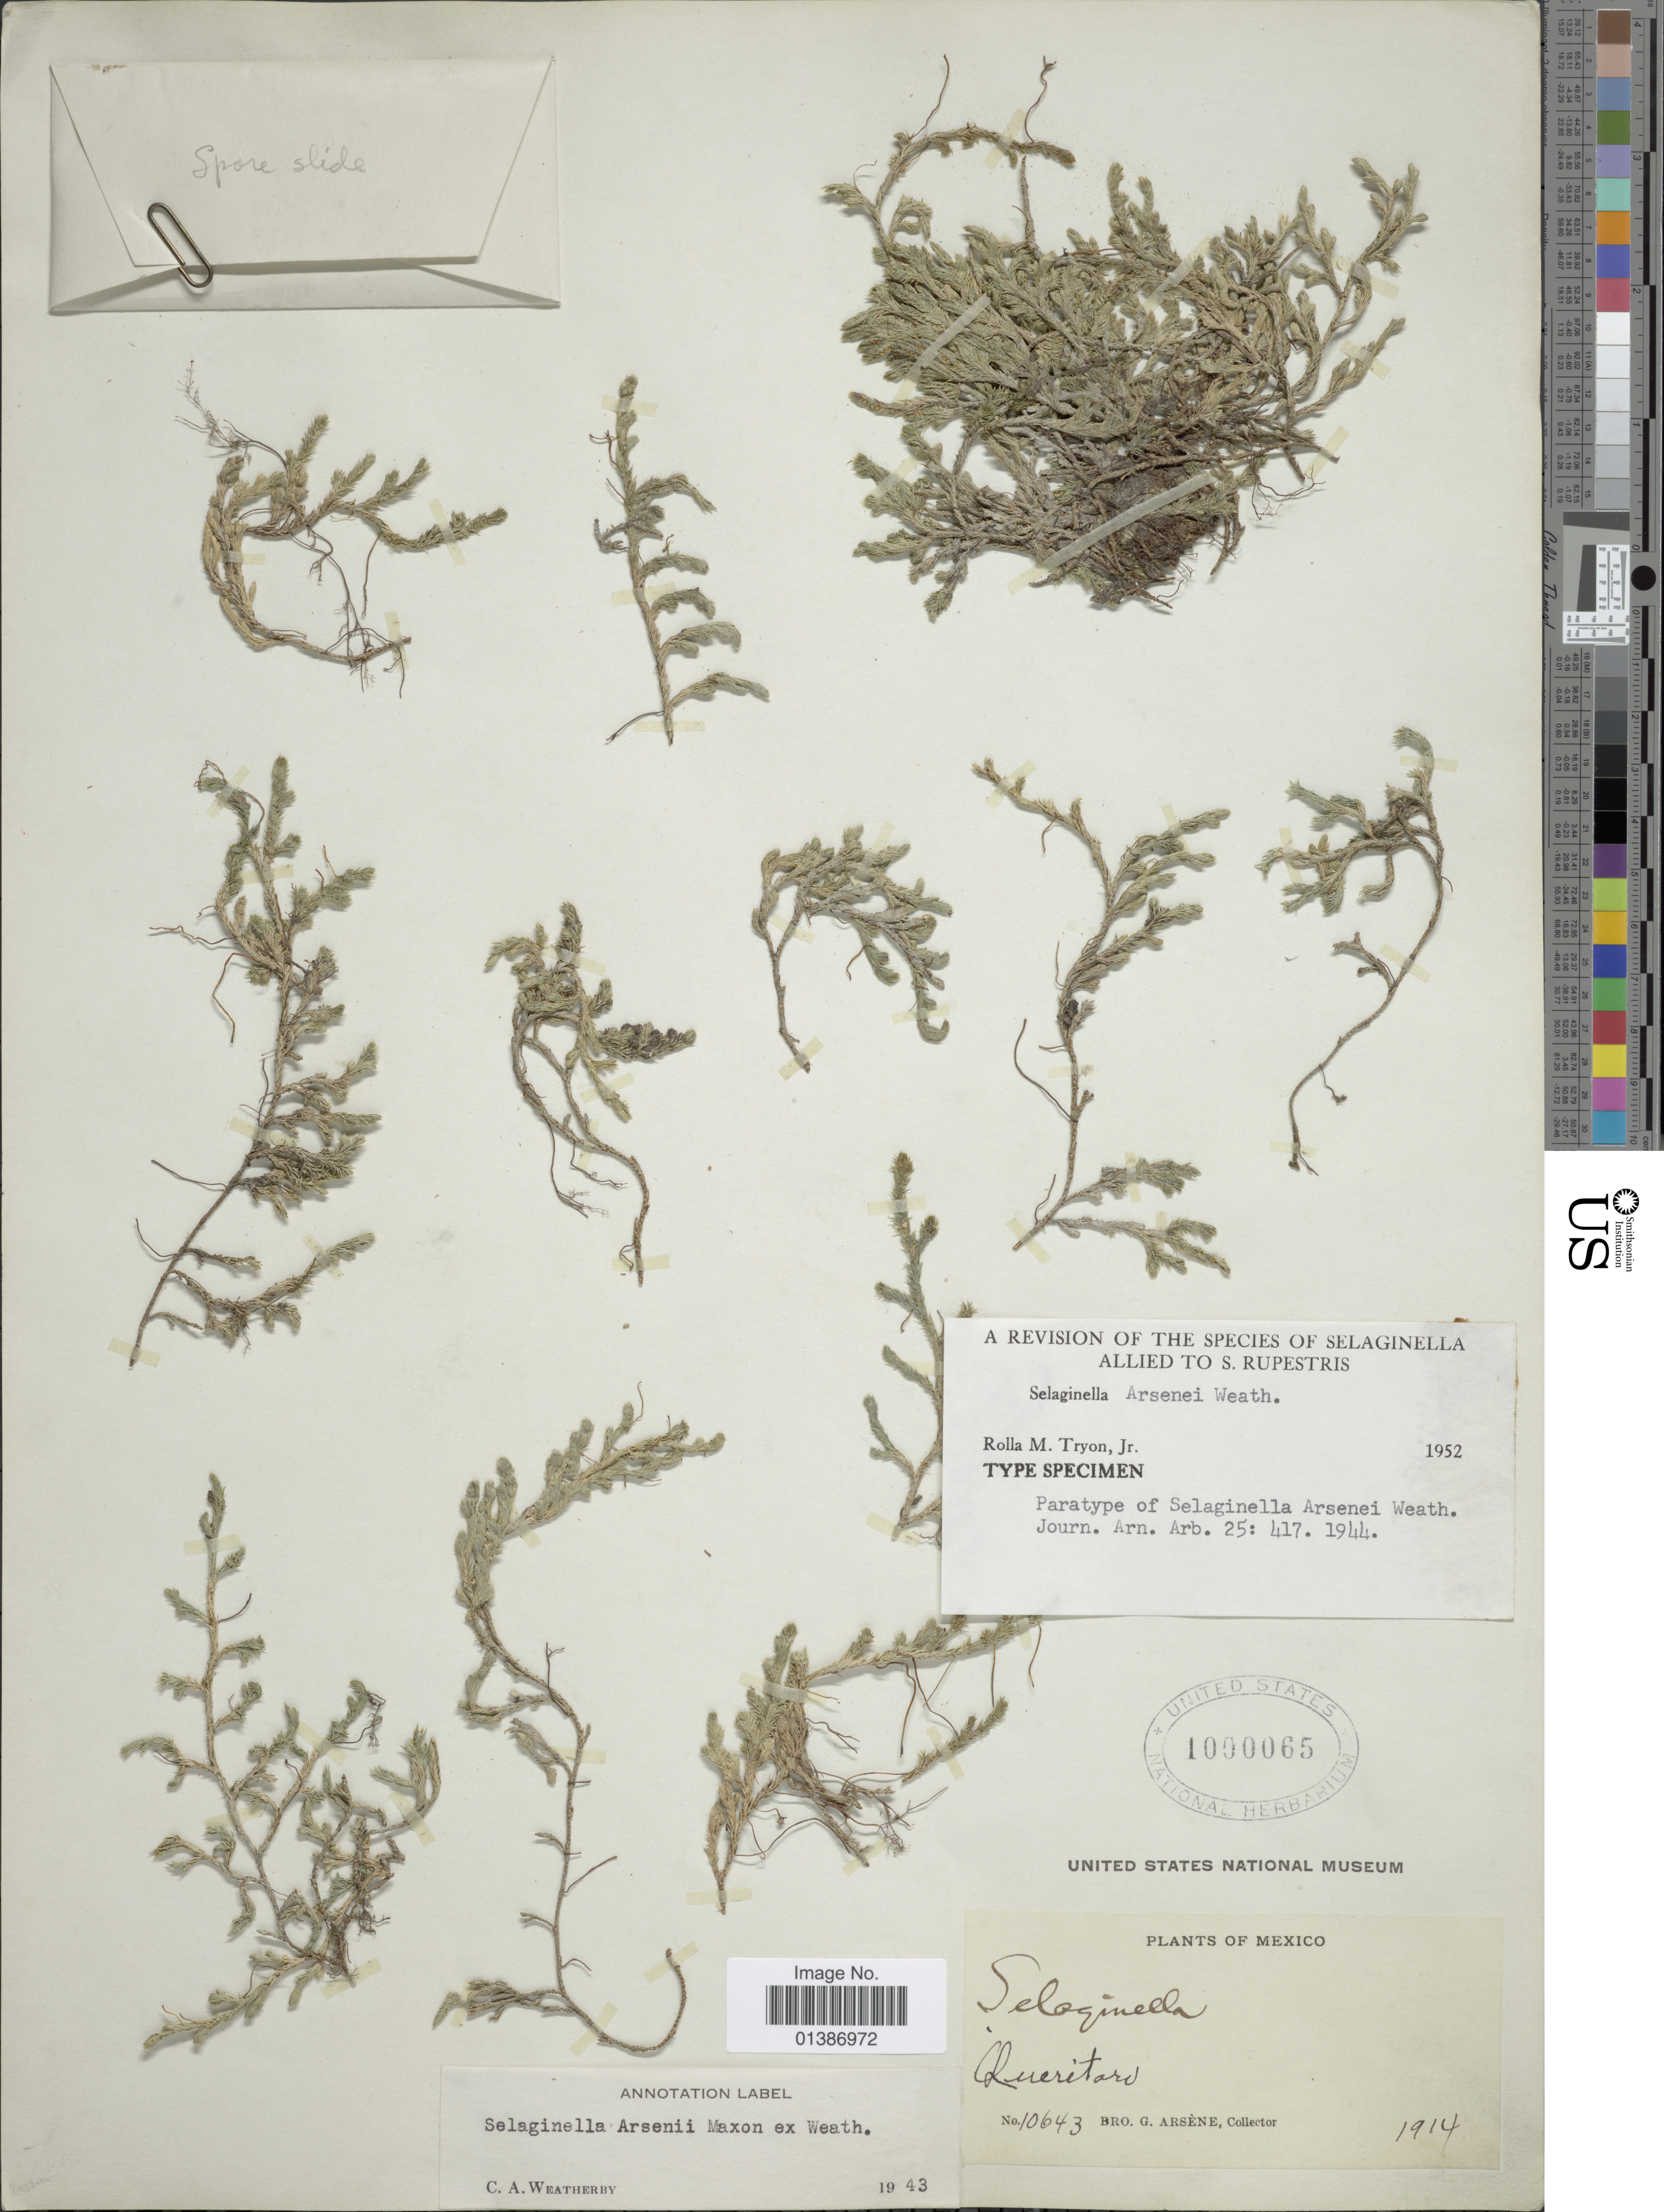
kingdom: Plantae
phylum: Tracheophyta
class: Lycopodiopsida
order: Selaginellales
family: Selaginellaceae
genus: Selaginella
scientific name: Selaginella arsenei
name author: Weath.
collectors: Bro. G. Arsène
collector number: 10643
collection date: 1914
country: Mexico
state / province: Querétaro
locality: Queritaro [Querétaro]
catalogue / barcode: US 1000065